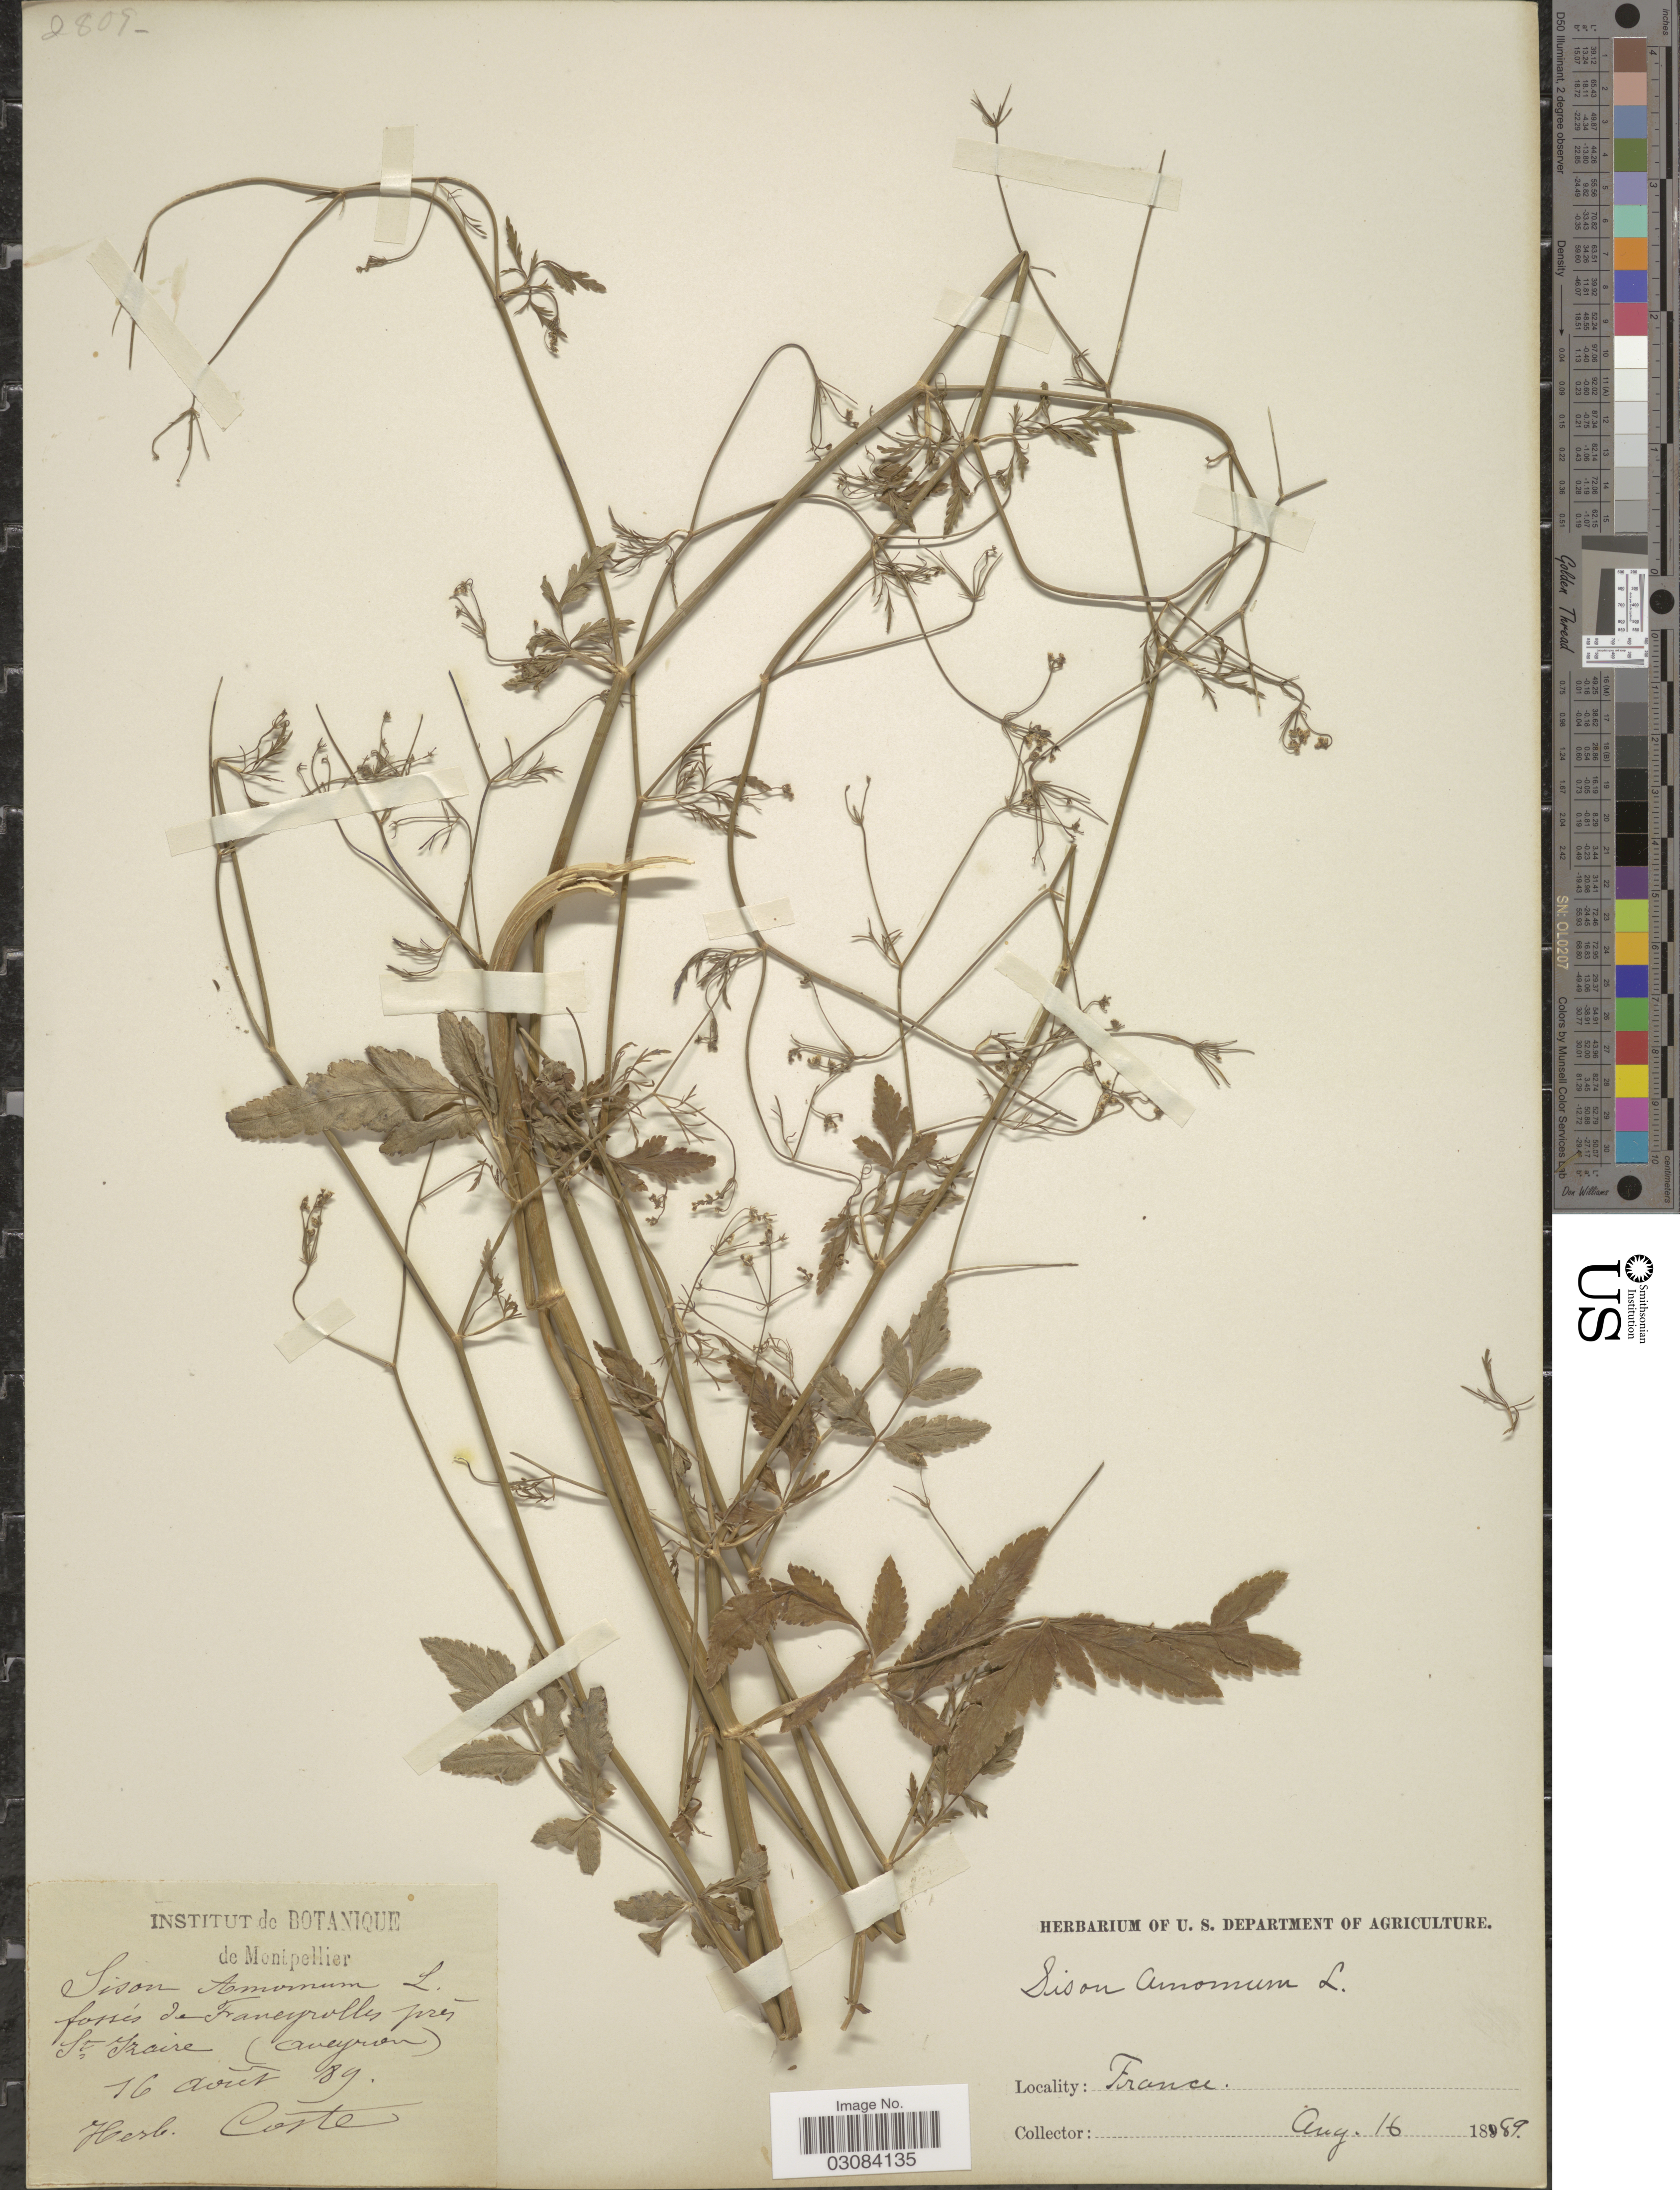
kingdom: Plantae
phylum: Tracheophyta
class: Magnoliopsida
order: Apiales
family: Apiaceae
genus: Sison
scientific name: Sison amomum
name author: L.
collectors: Ex herb. Corte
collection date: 1889-08-16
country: France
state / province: Occitanie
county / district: Aveyron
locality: Fossés de Faneyrolles prés St Izaire (Aveyron).